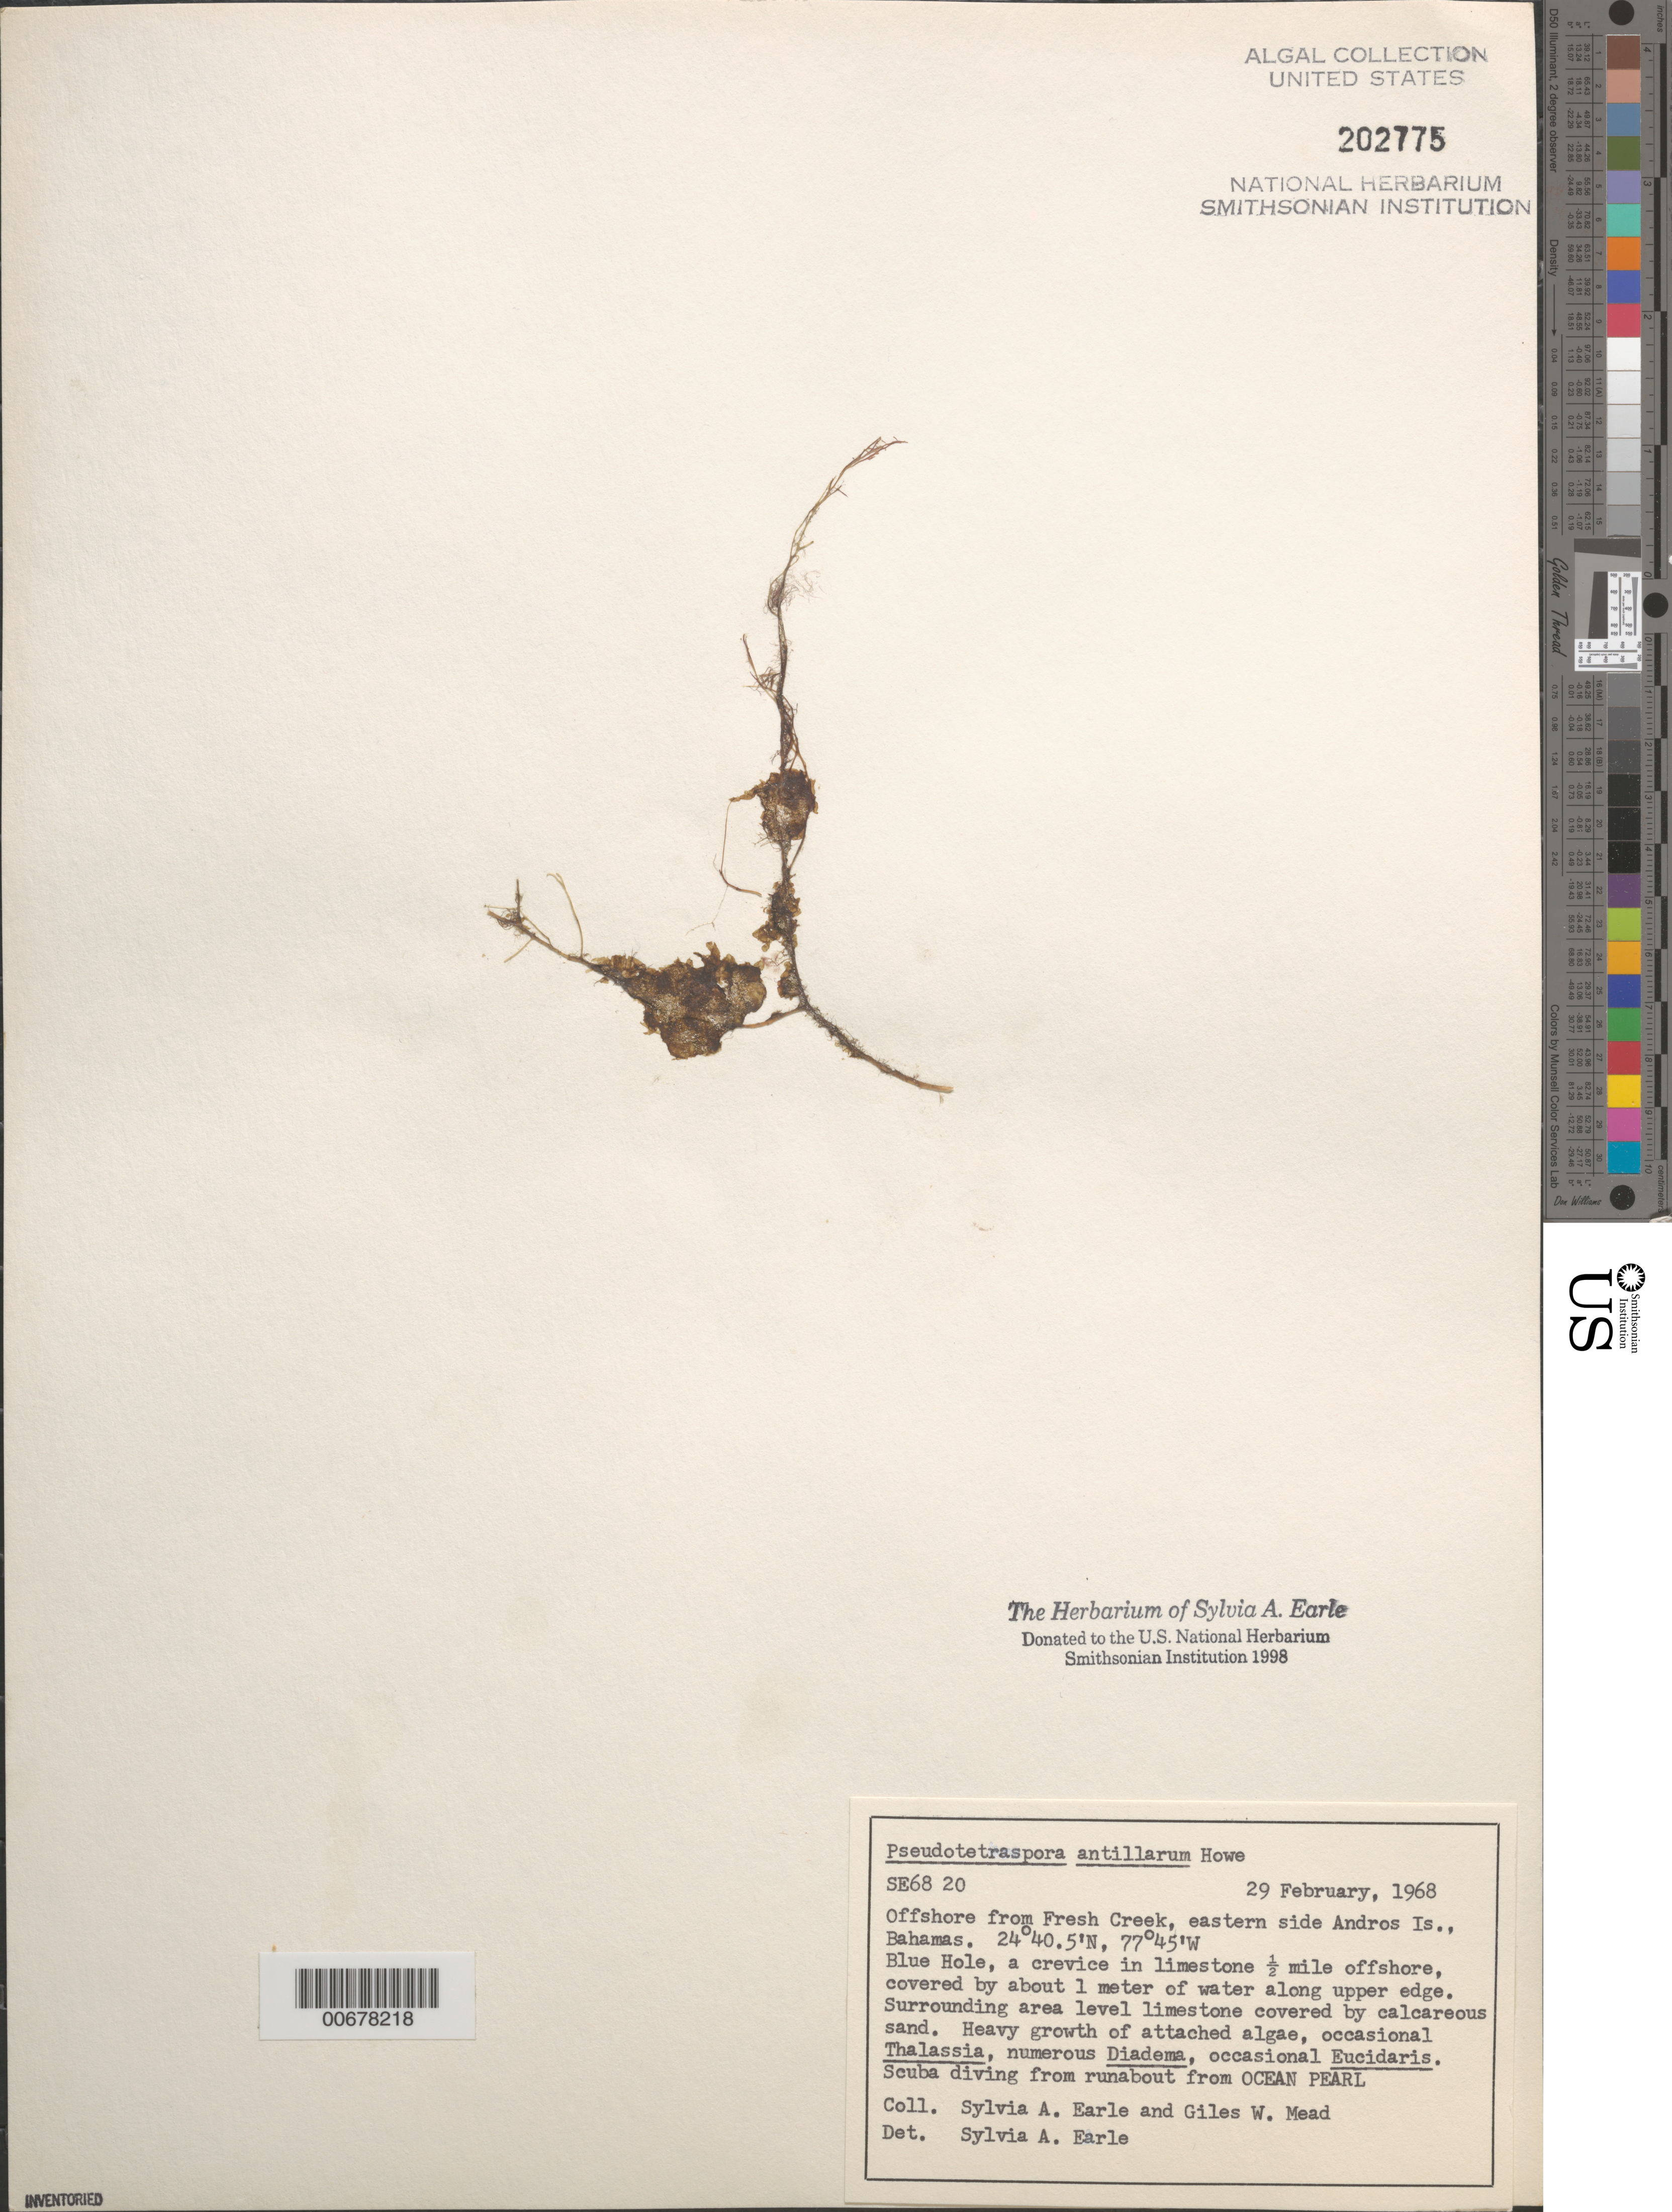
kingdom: Plantae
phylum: Chlorophyta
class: Chlorophyceae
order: Tetrasporales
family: Palmellopsidaceae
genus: Pseudotetraspora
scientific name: Pseudotetraspora marina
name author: N.Wille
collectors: S. A. Earle & G. W. Mead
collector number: SE 6820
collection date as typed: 29 Feb 1968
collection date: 1968-02-29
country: Bahamas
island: Andros Island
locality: Blue Hole, off Fresh Creek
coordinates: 24 40.5' N, 77 45' W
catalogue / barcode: US 202775